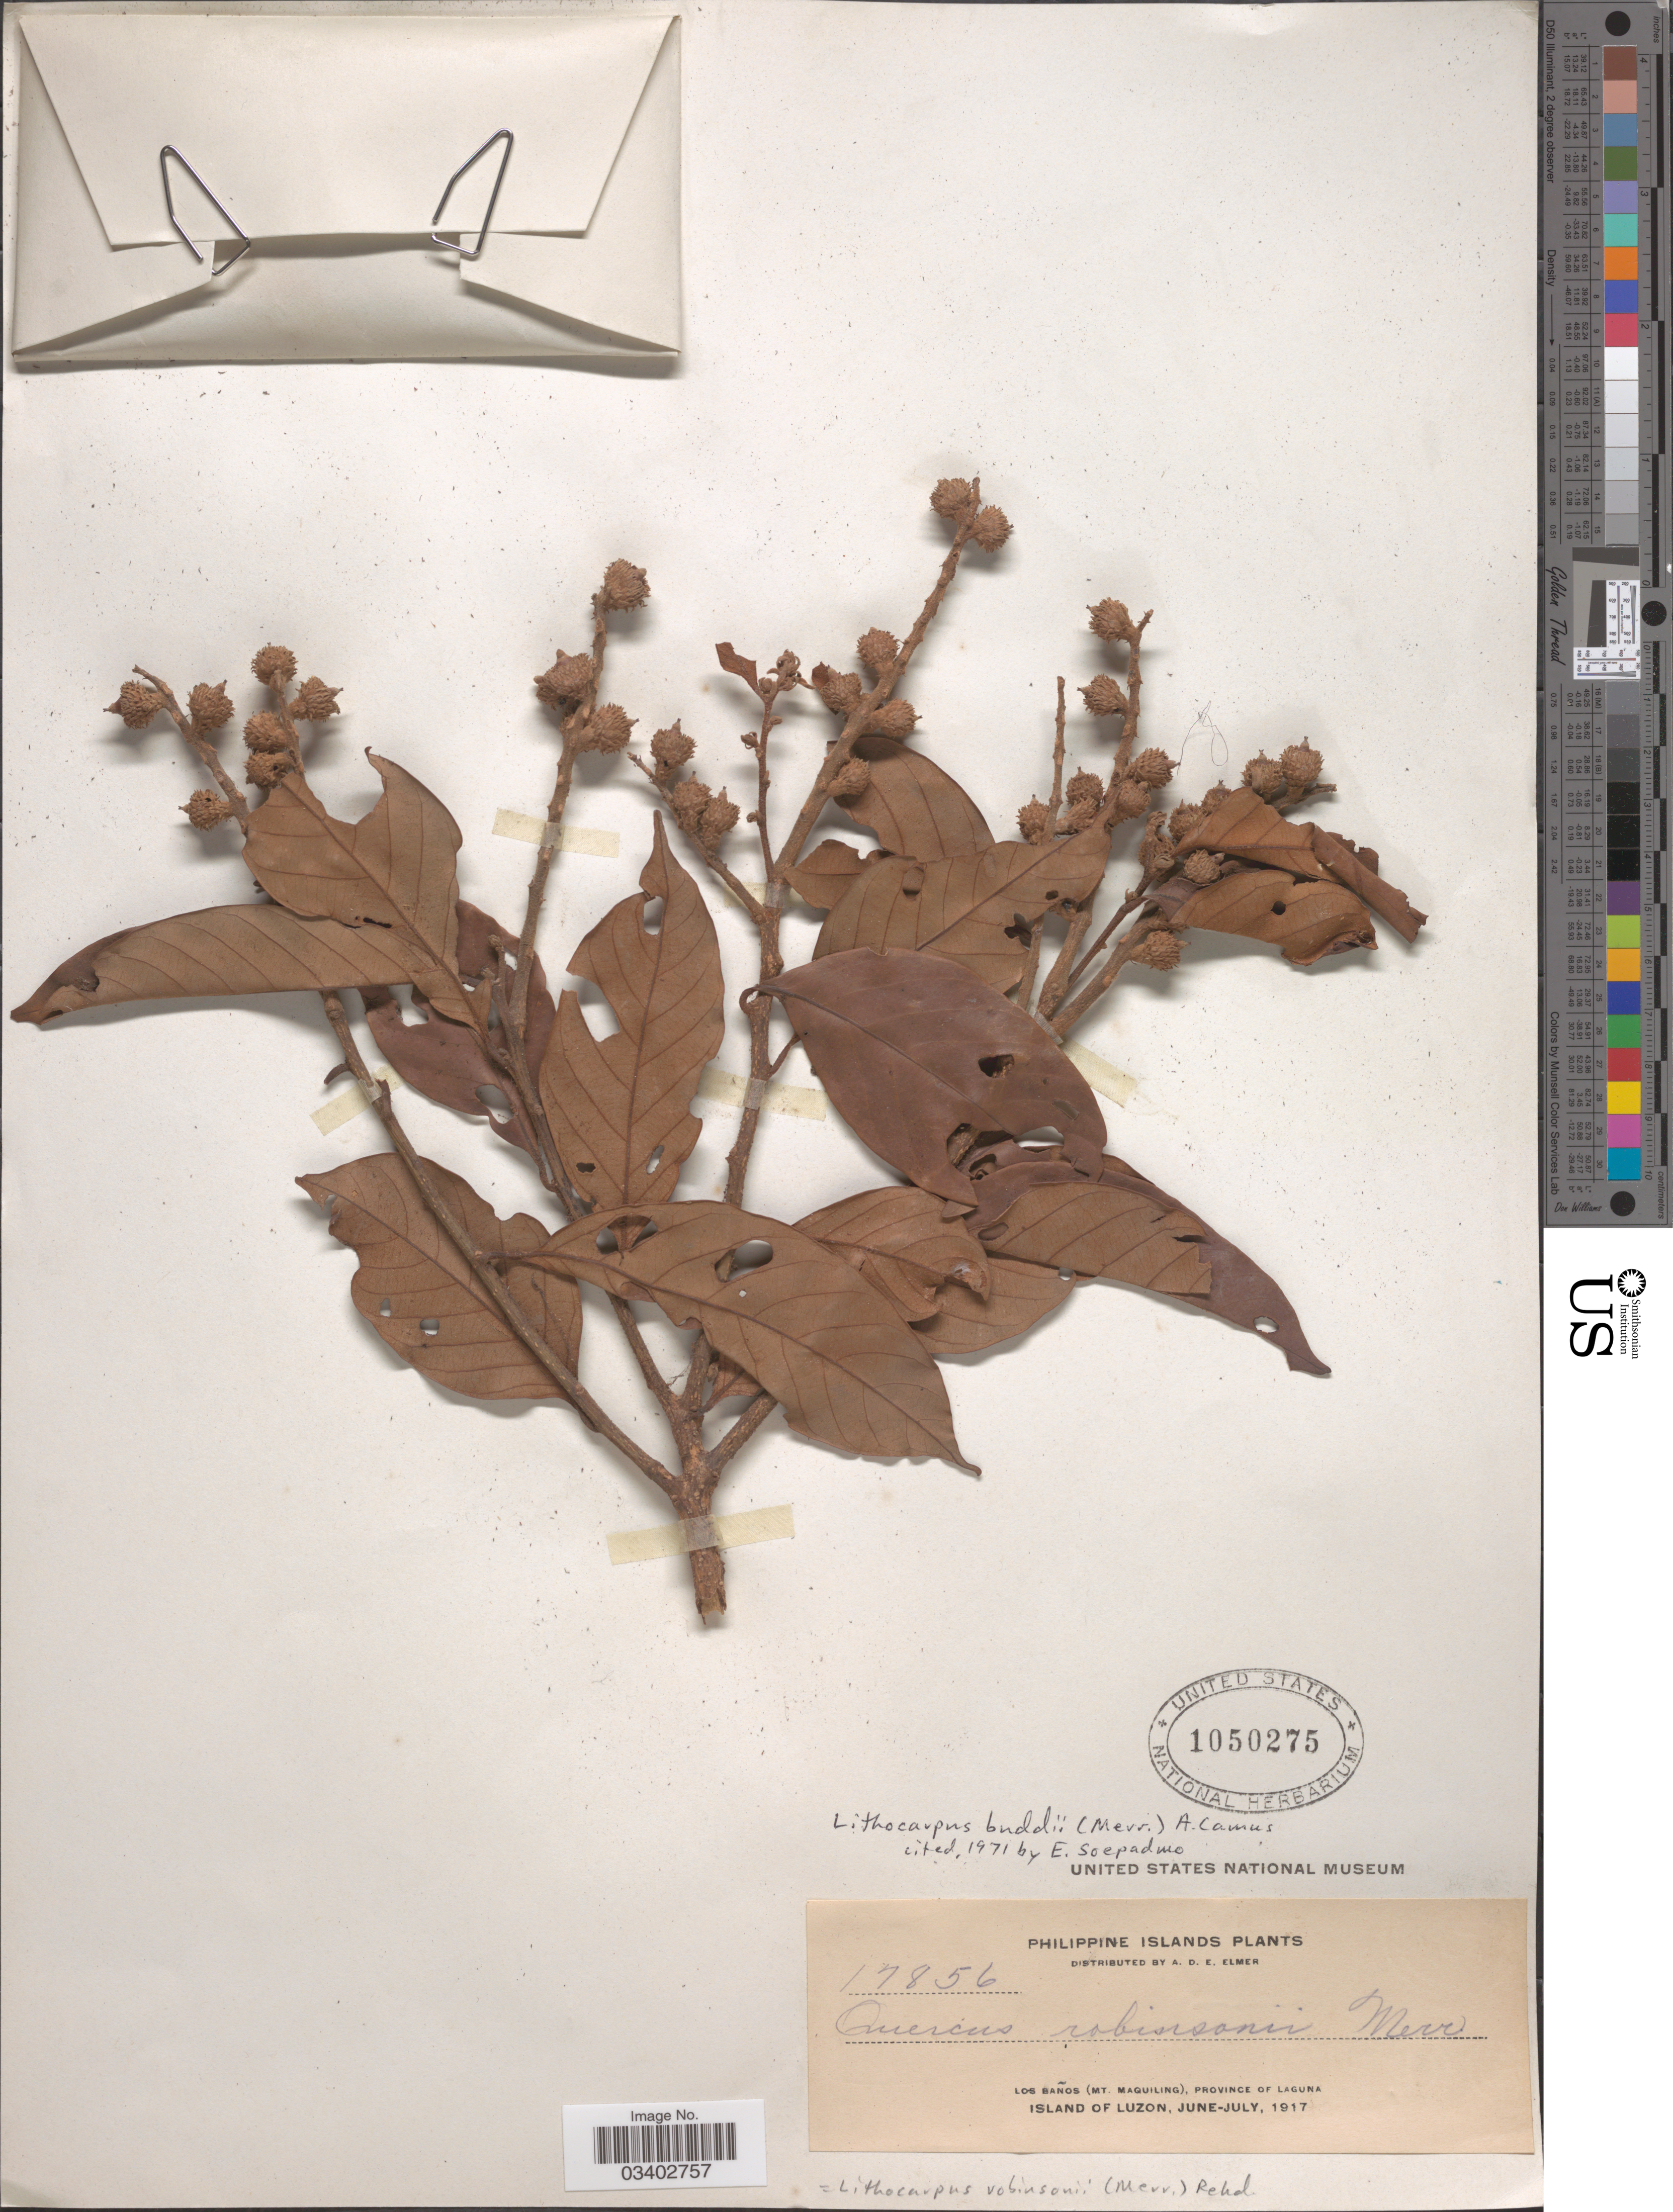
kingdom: Plantae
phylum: Tracheophyta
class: Magnoliopsida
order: Fagales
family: Fagaceae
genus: Lithocarpus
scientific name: Lithocarpus robinsonii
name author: (Koidz.) Rehder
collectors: A. D. E. Elmer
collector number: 17856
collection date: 1917-06/1917-07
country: Philippines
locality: Los Baños (Mt. Maquiling), Province of Laguna. Island of Luzon.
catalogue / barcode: US 1050275